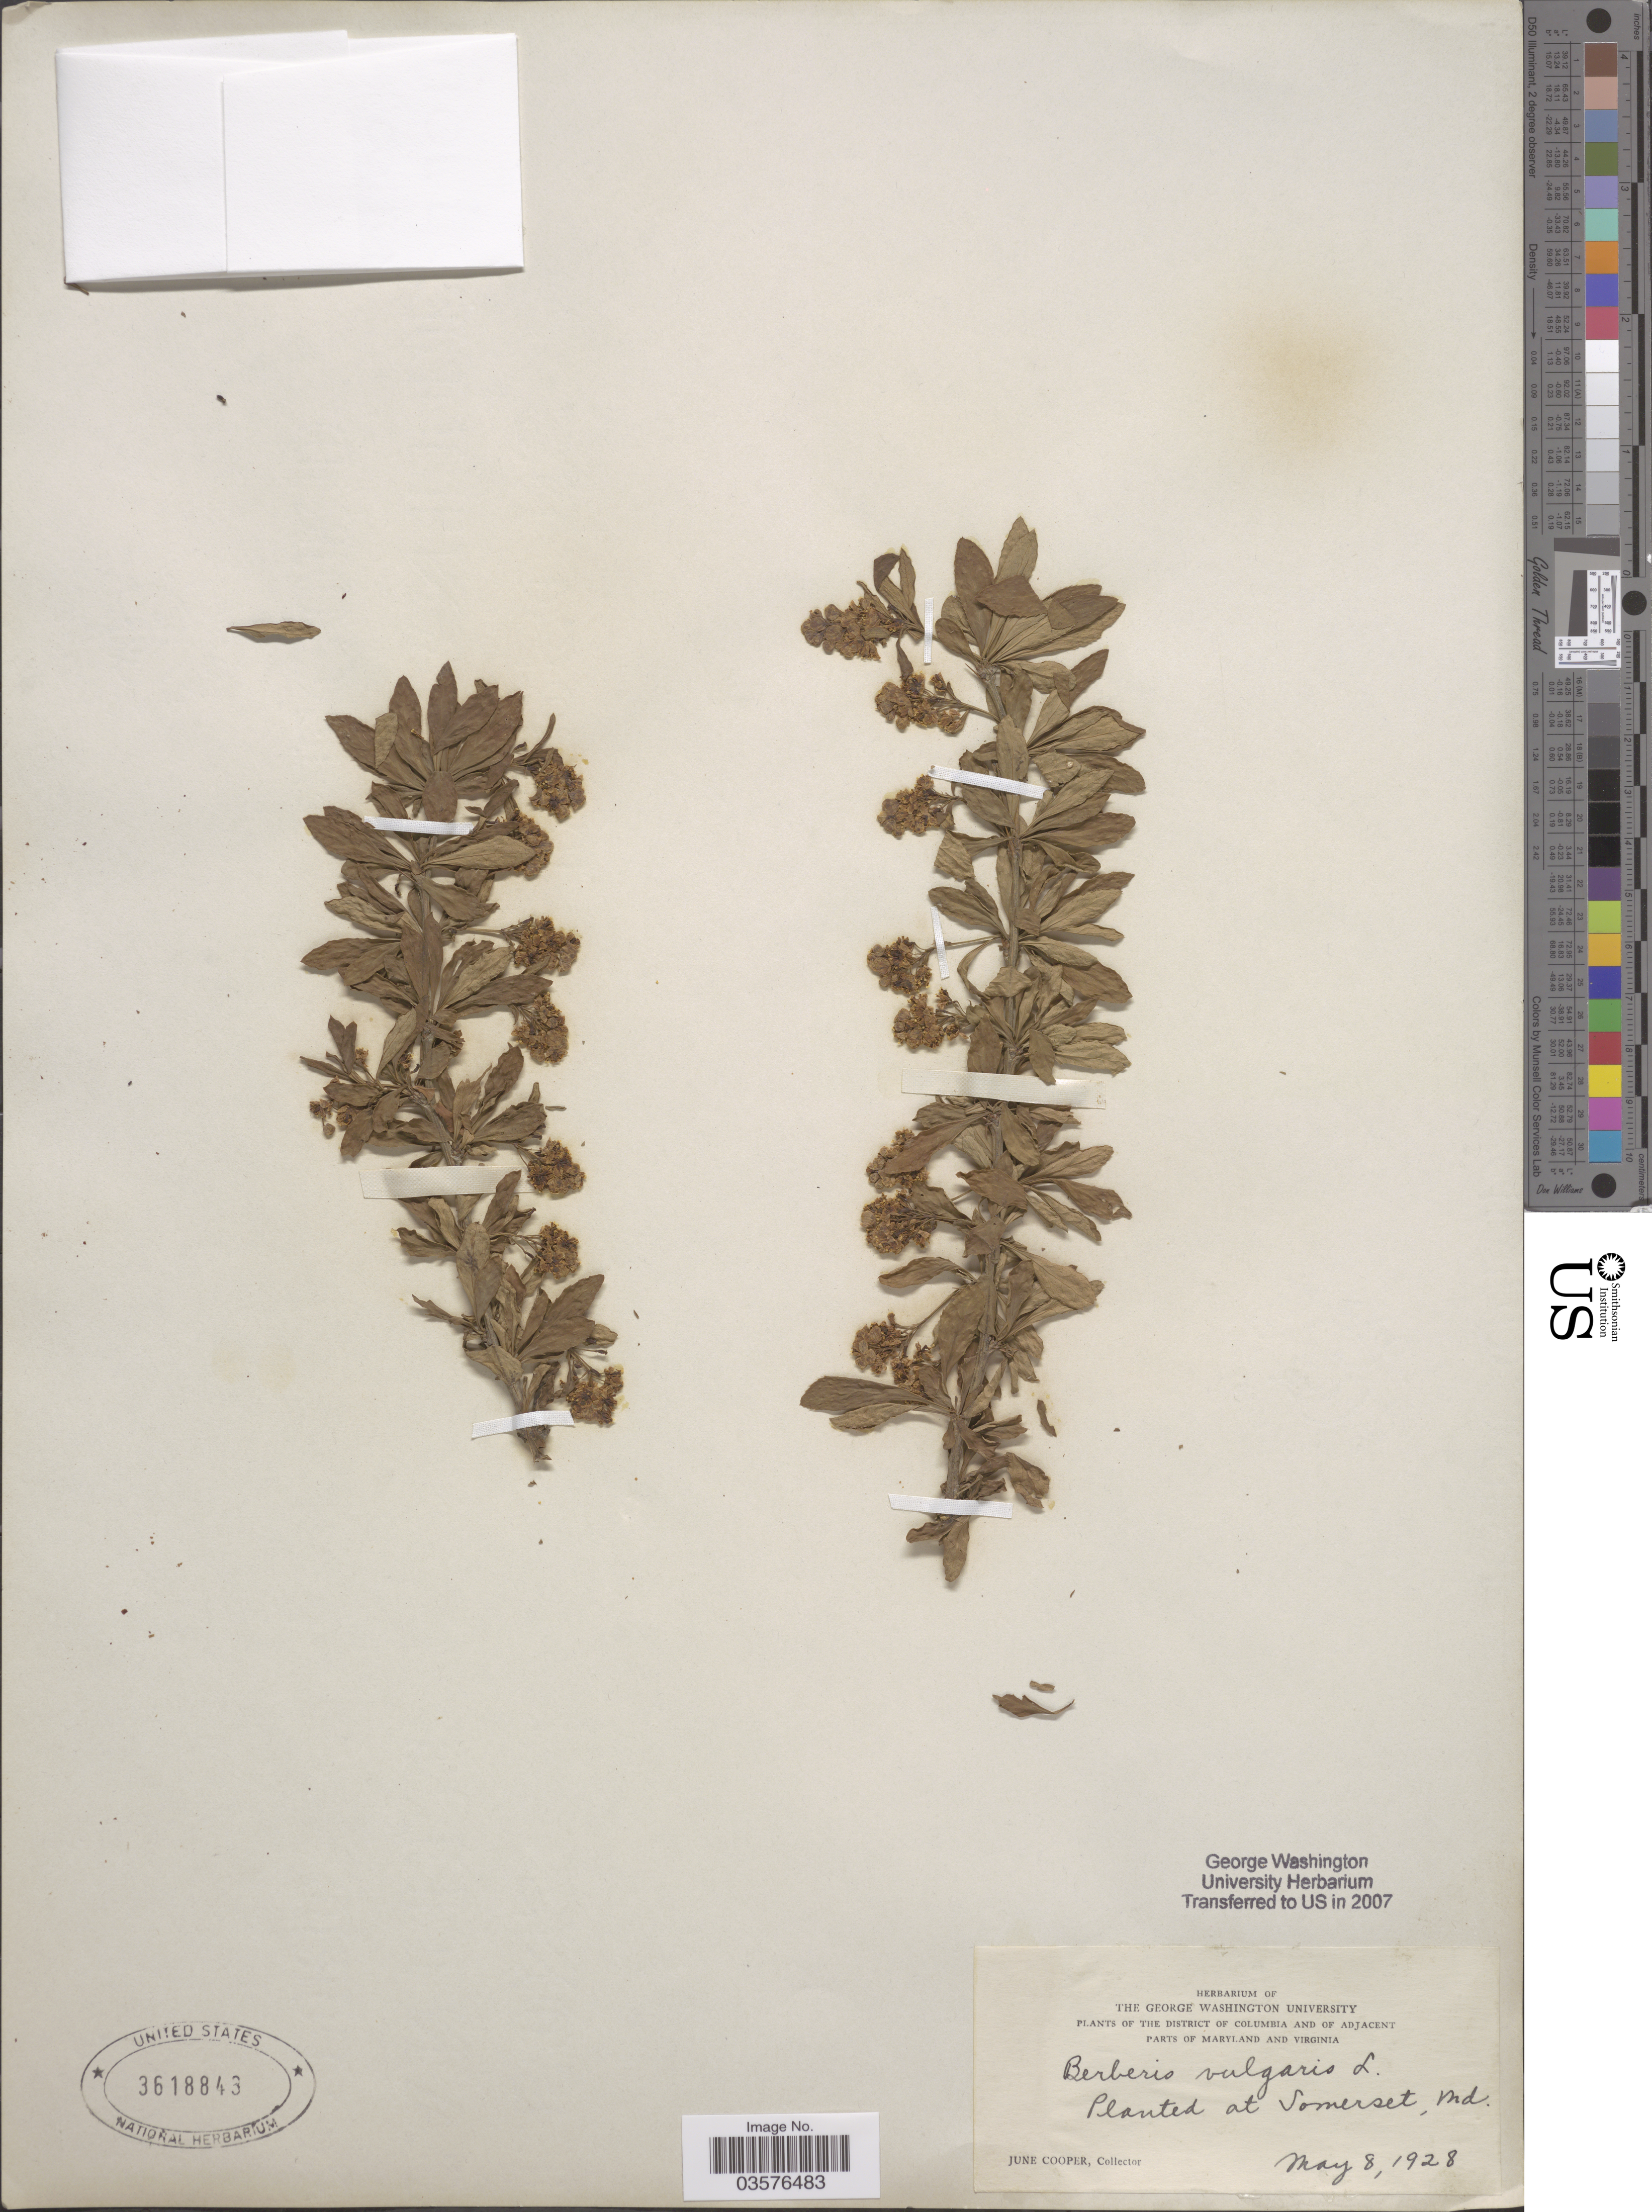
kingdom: Plantae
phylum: Tracheophyta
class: Magnoliopsida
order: Ranunculales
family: Berberidaceae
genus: Berberis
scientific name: Berberis vulgaris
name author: L.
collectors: J. Cooper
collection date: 1928-05-08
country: United States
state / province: Maryland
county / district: Somerset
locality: Planted at Somerset.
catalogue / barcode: US 3618843